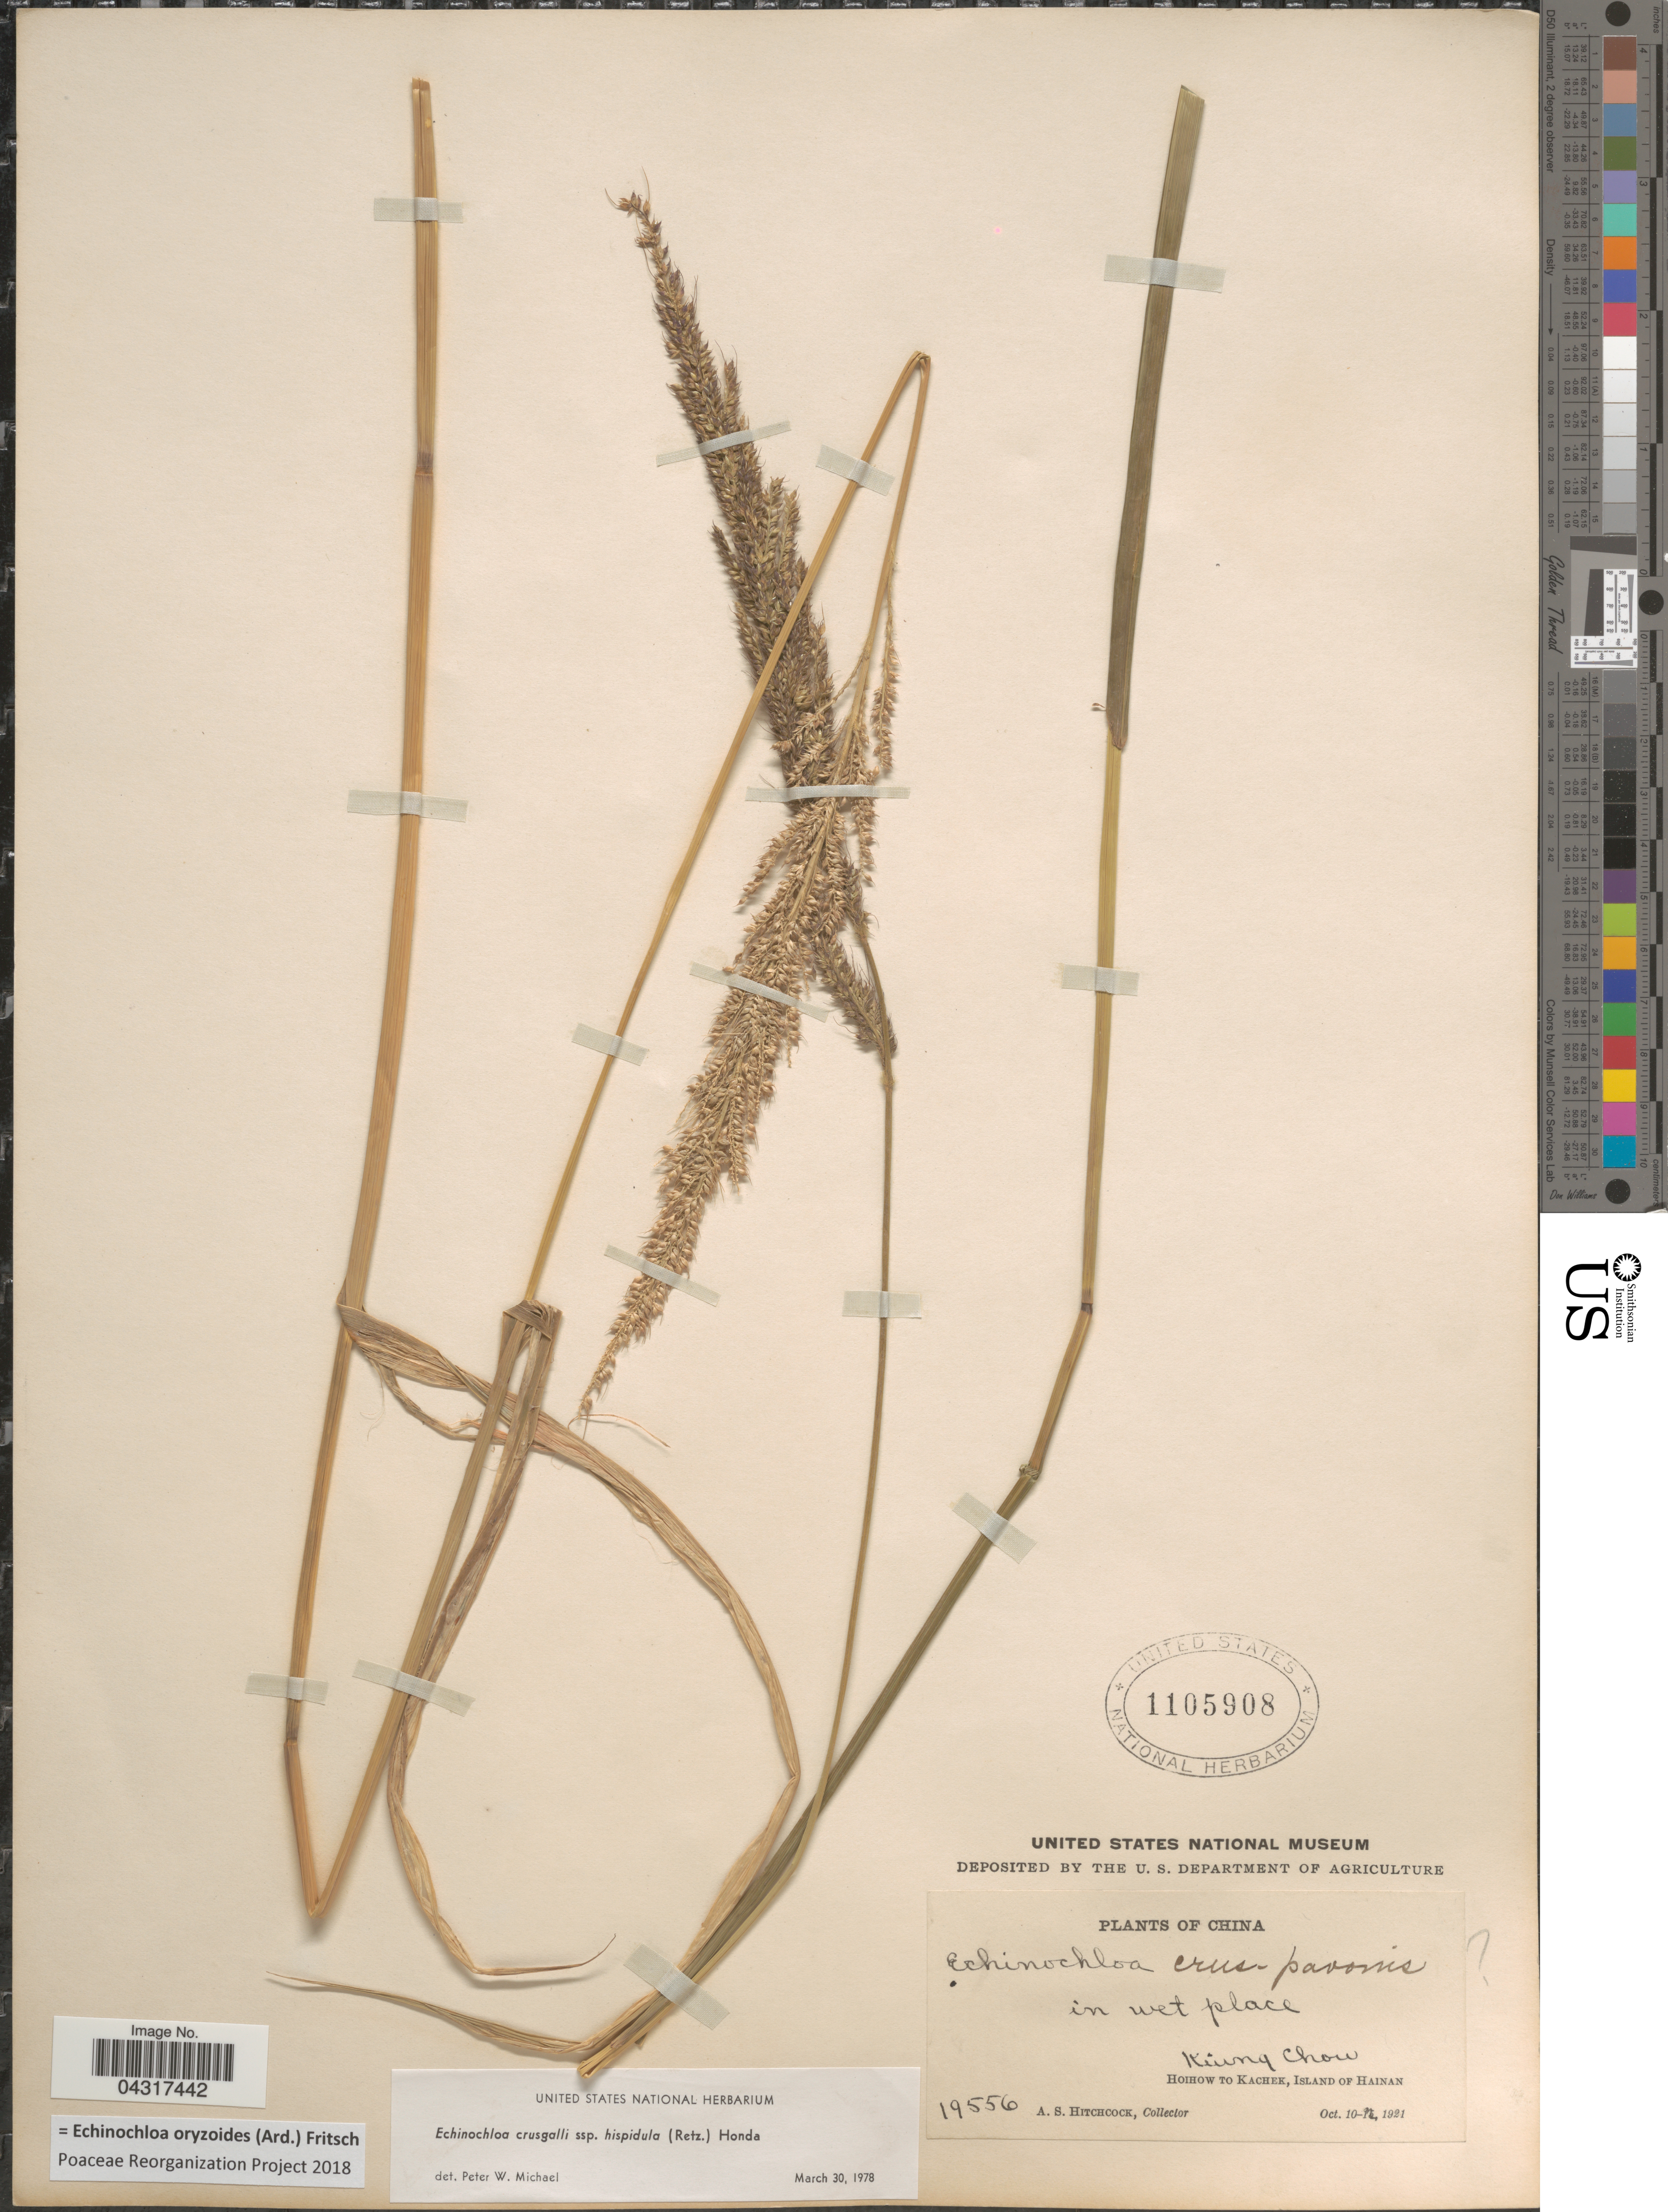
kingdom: Plantae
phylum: Tracheophyta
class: Liliopsida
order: Poales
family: Poaceae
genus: Echinochloa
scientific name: Echinochloa oryzoides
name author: (Ard.) Fritsch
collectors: A. S. Hitchcock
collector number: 19556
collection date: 1921-10-10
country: China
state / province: Hainan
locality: Kiung Chow. Hoihow to Kachek, Island of Hainan.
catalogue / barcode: US 1105908